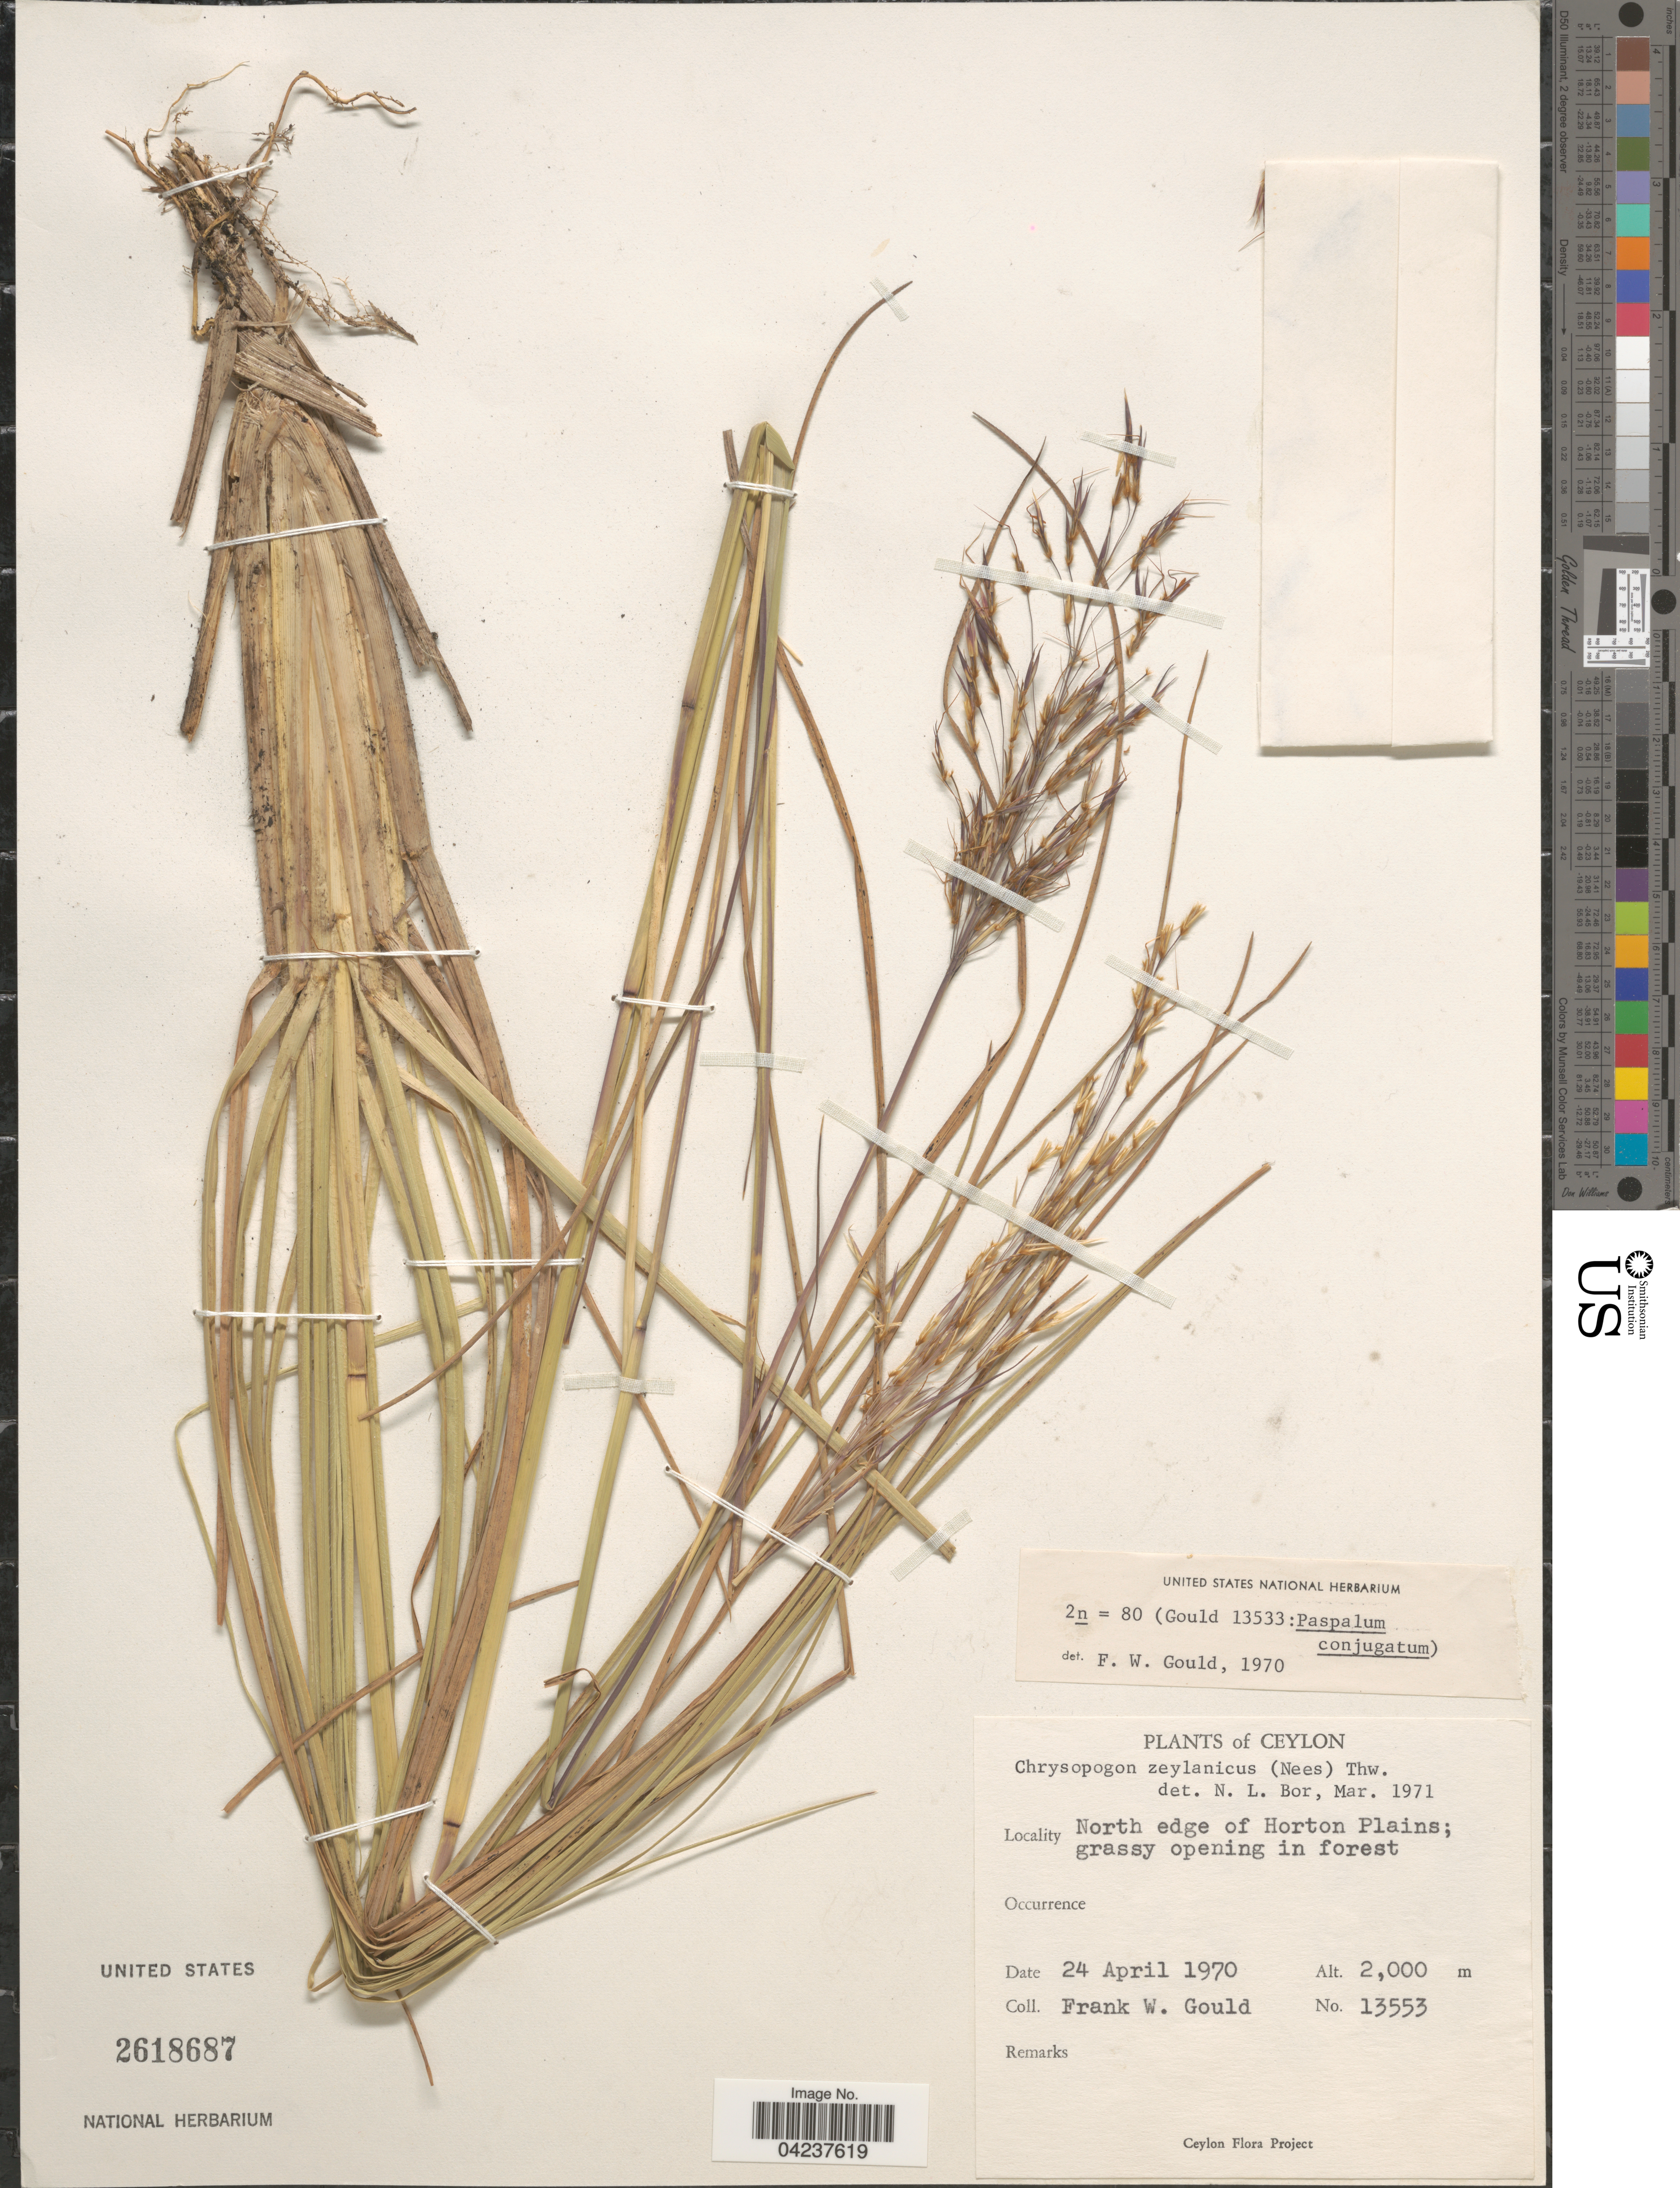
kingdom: Plantae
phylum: Tracheophyta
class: Liliopsida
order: Poales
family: Poaceae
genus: Chrysopogon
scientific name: Chrysopogon nodulibarbis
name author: (Hochst. ex Steud.) Henr.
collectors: F. W. Gould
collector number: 13553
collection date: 1970-04-24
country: Sri Lanka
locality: Ceylon. North edge of Horton Plains.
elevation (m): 2000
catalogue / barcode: US 2618687